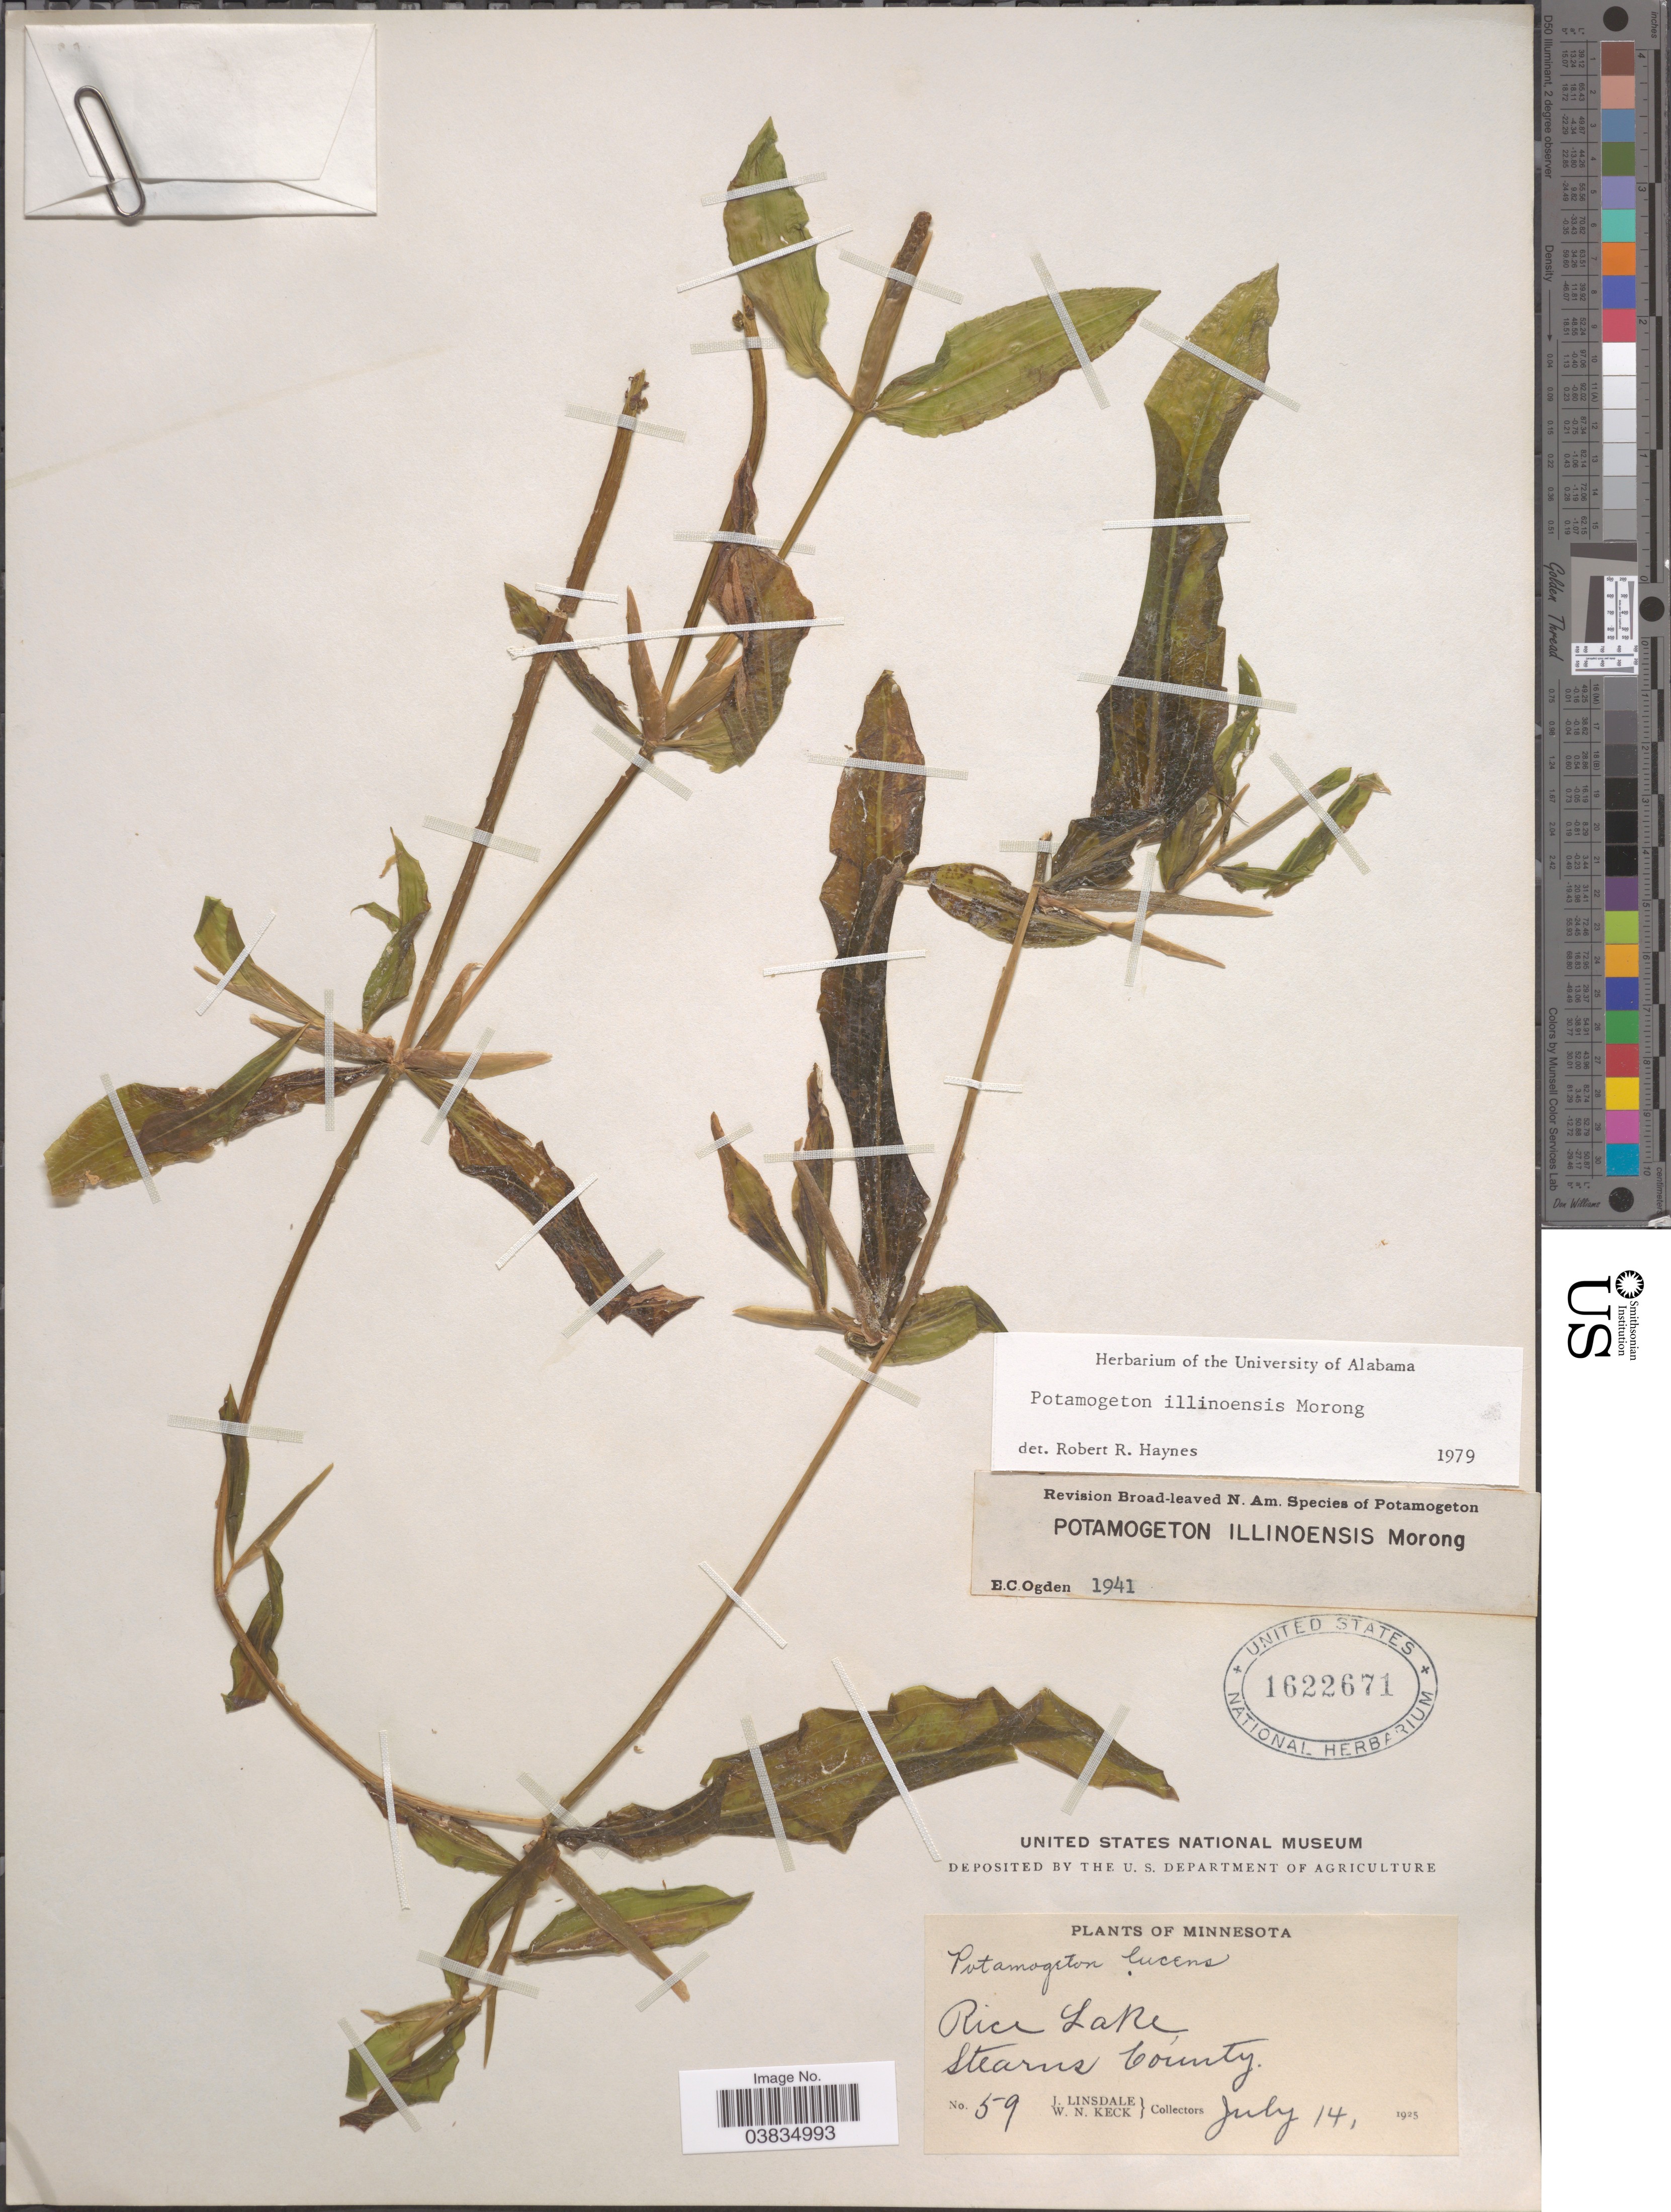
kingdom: Plantae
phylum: Tracheophyta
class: Liliopsida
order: Alismatales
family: Potamogetonaceae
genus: Potamogeton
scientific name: Potamogeton illinoensis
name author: Morong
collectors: J. Linsdale & W. Keck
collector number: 59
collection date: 1925-07-14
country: United States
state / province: Minnesota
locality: Rice Lake. Stearns County.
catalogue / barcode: US 1622671